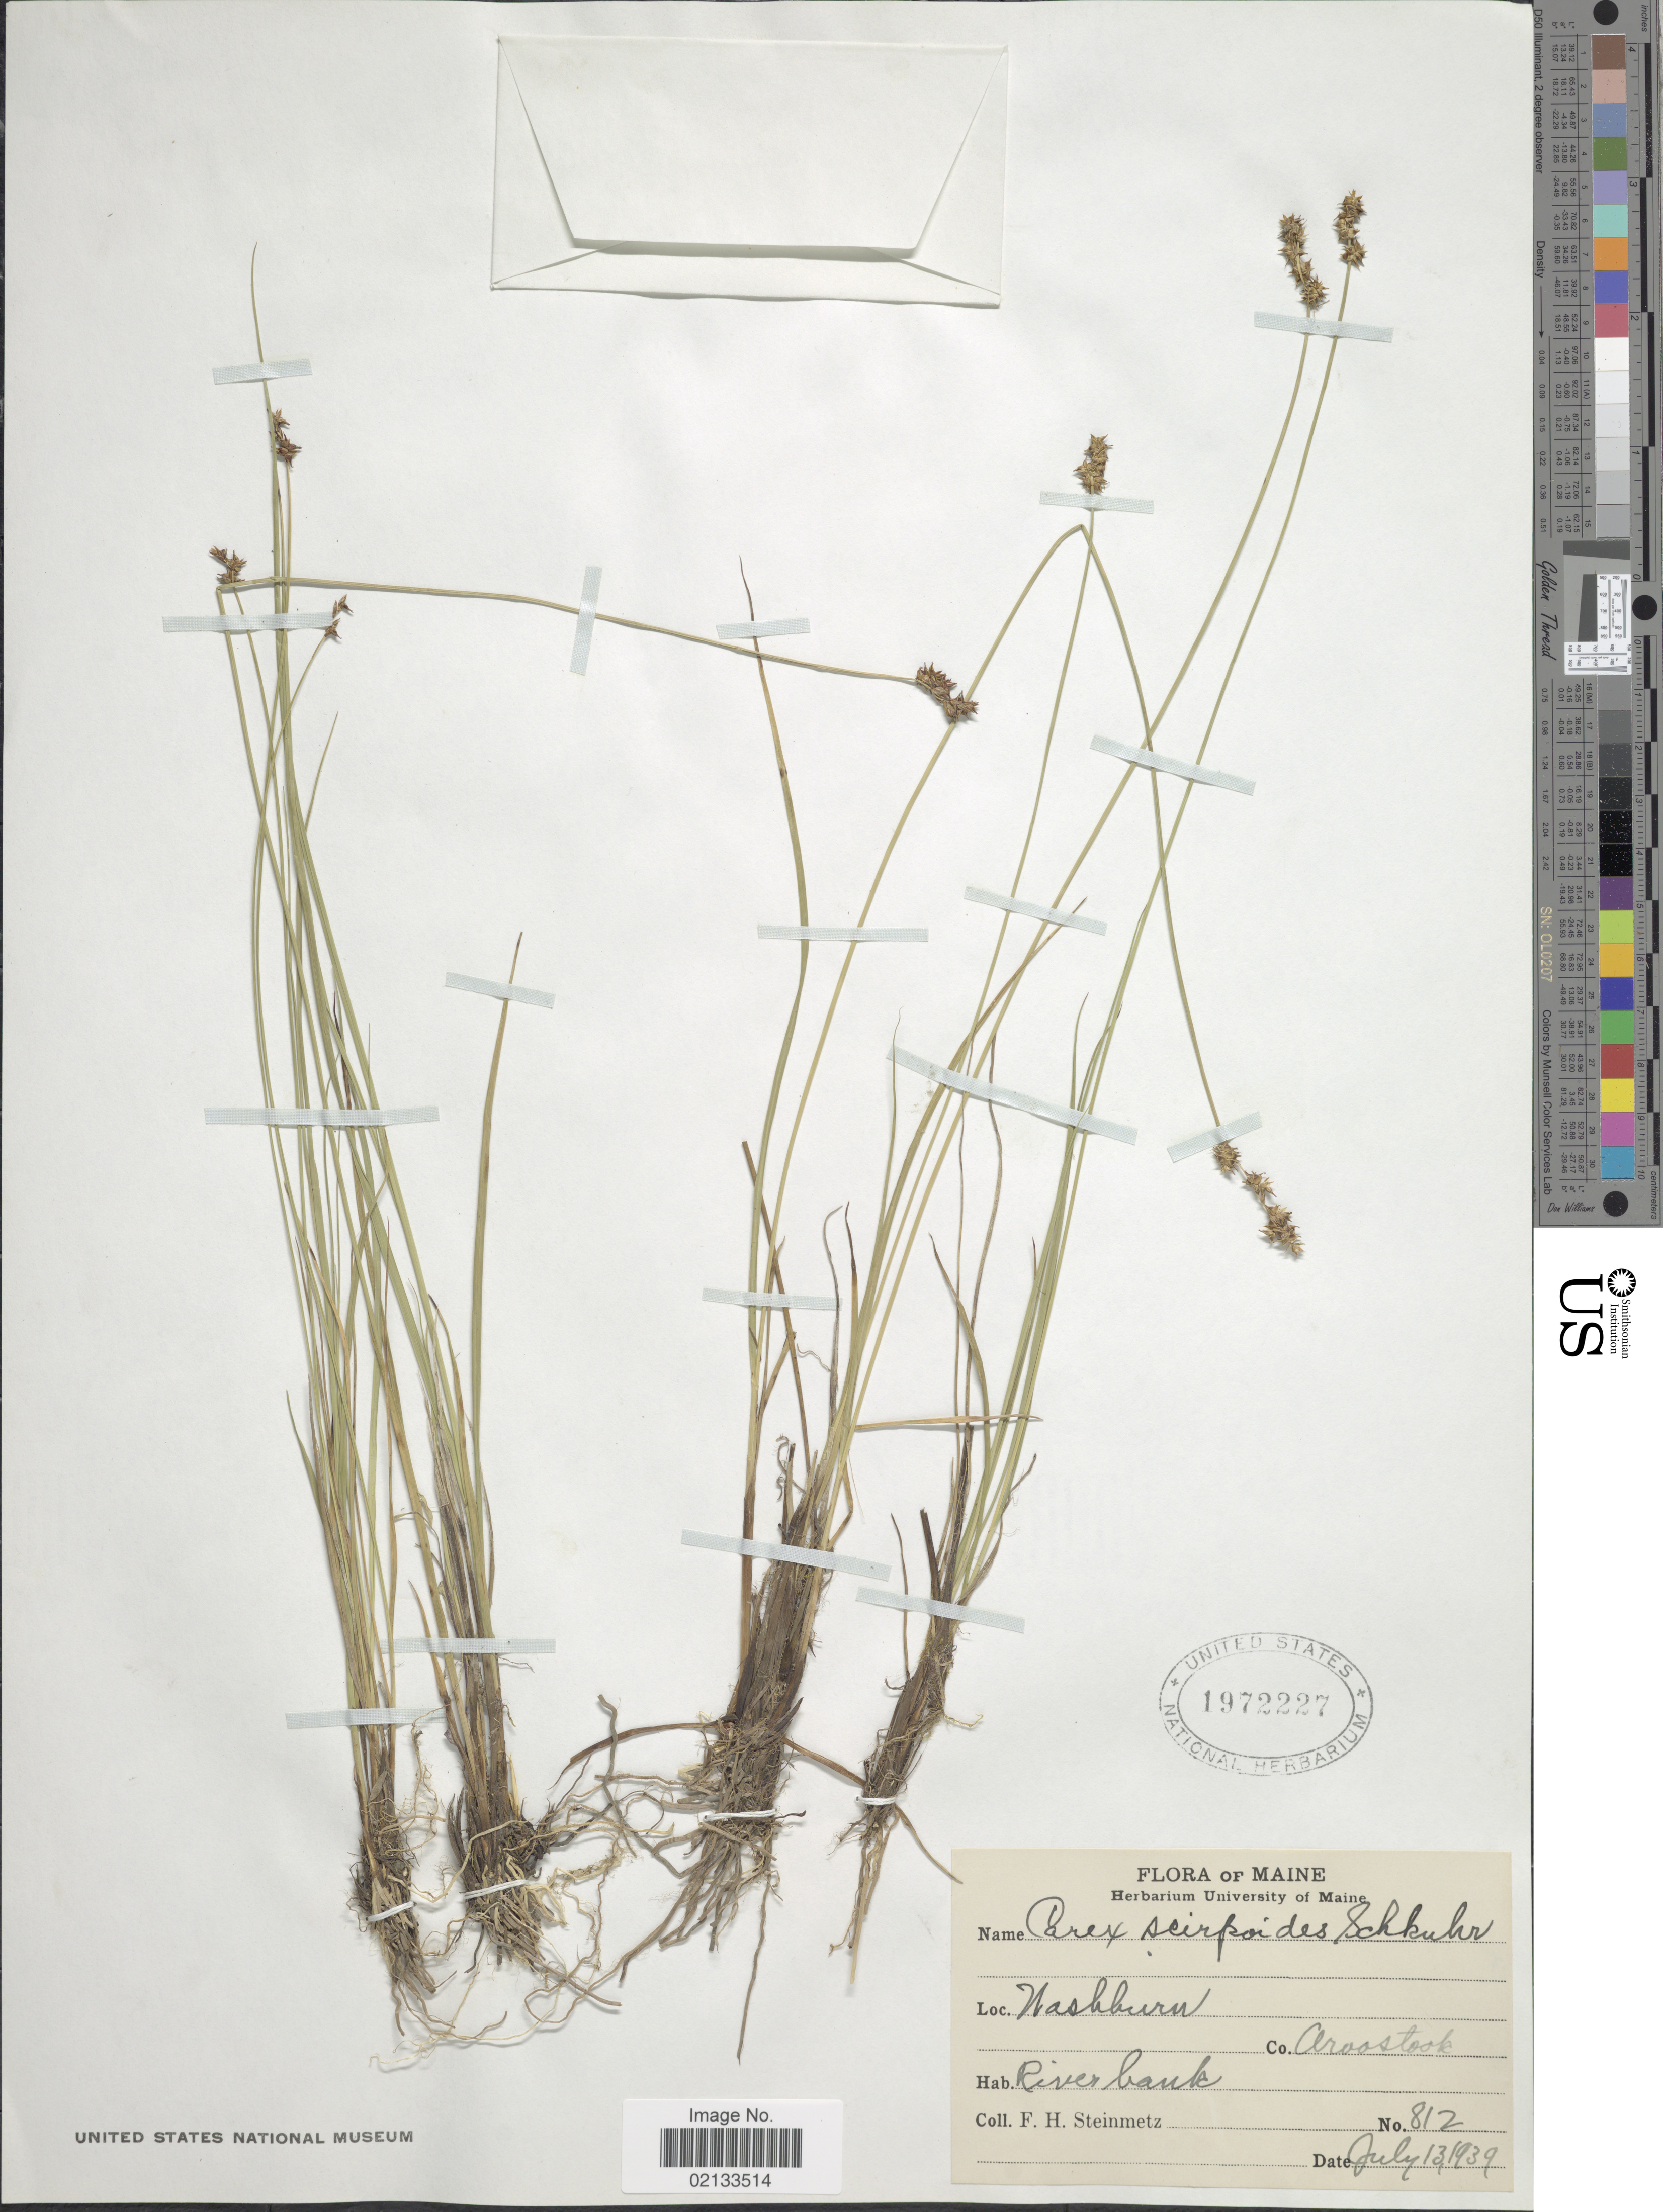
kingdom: Plantae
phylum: Tracheophyta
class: Liliopsida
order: Poales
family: Cyperaceae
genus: Carex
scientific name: Carex interior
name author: L.H. Bailey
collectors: F. H. Steinmetz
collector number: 812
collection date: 1939-07-13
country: United States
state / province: Maine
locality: Nashburn, Co Aroostook, River bank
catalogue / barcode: US 1972227